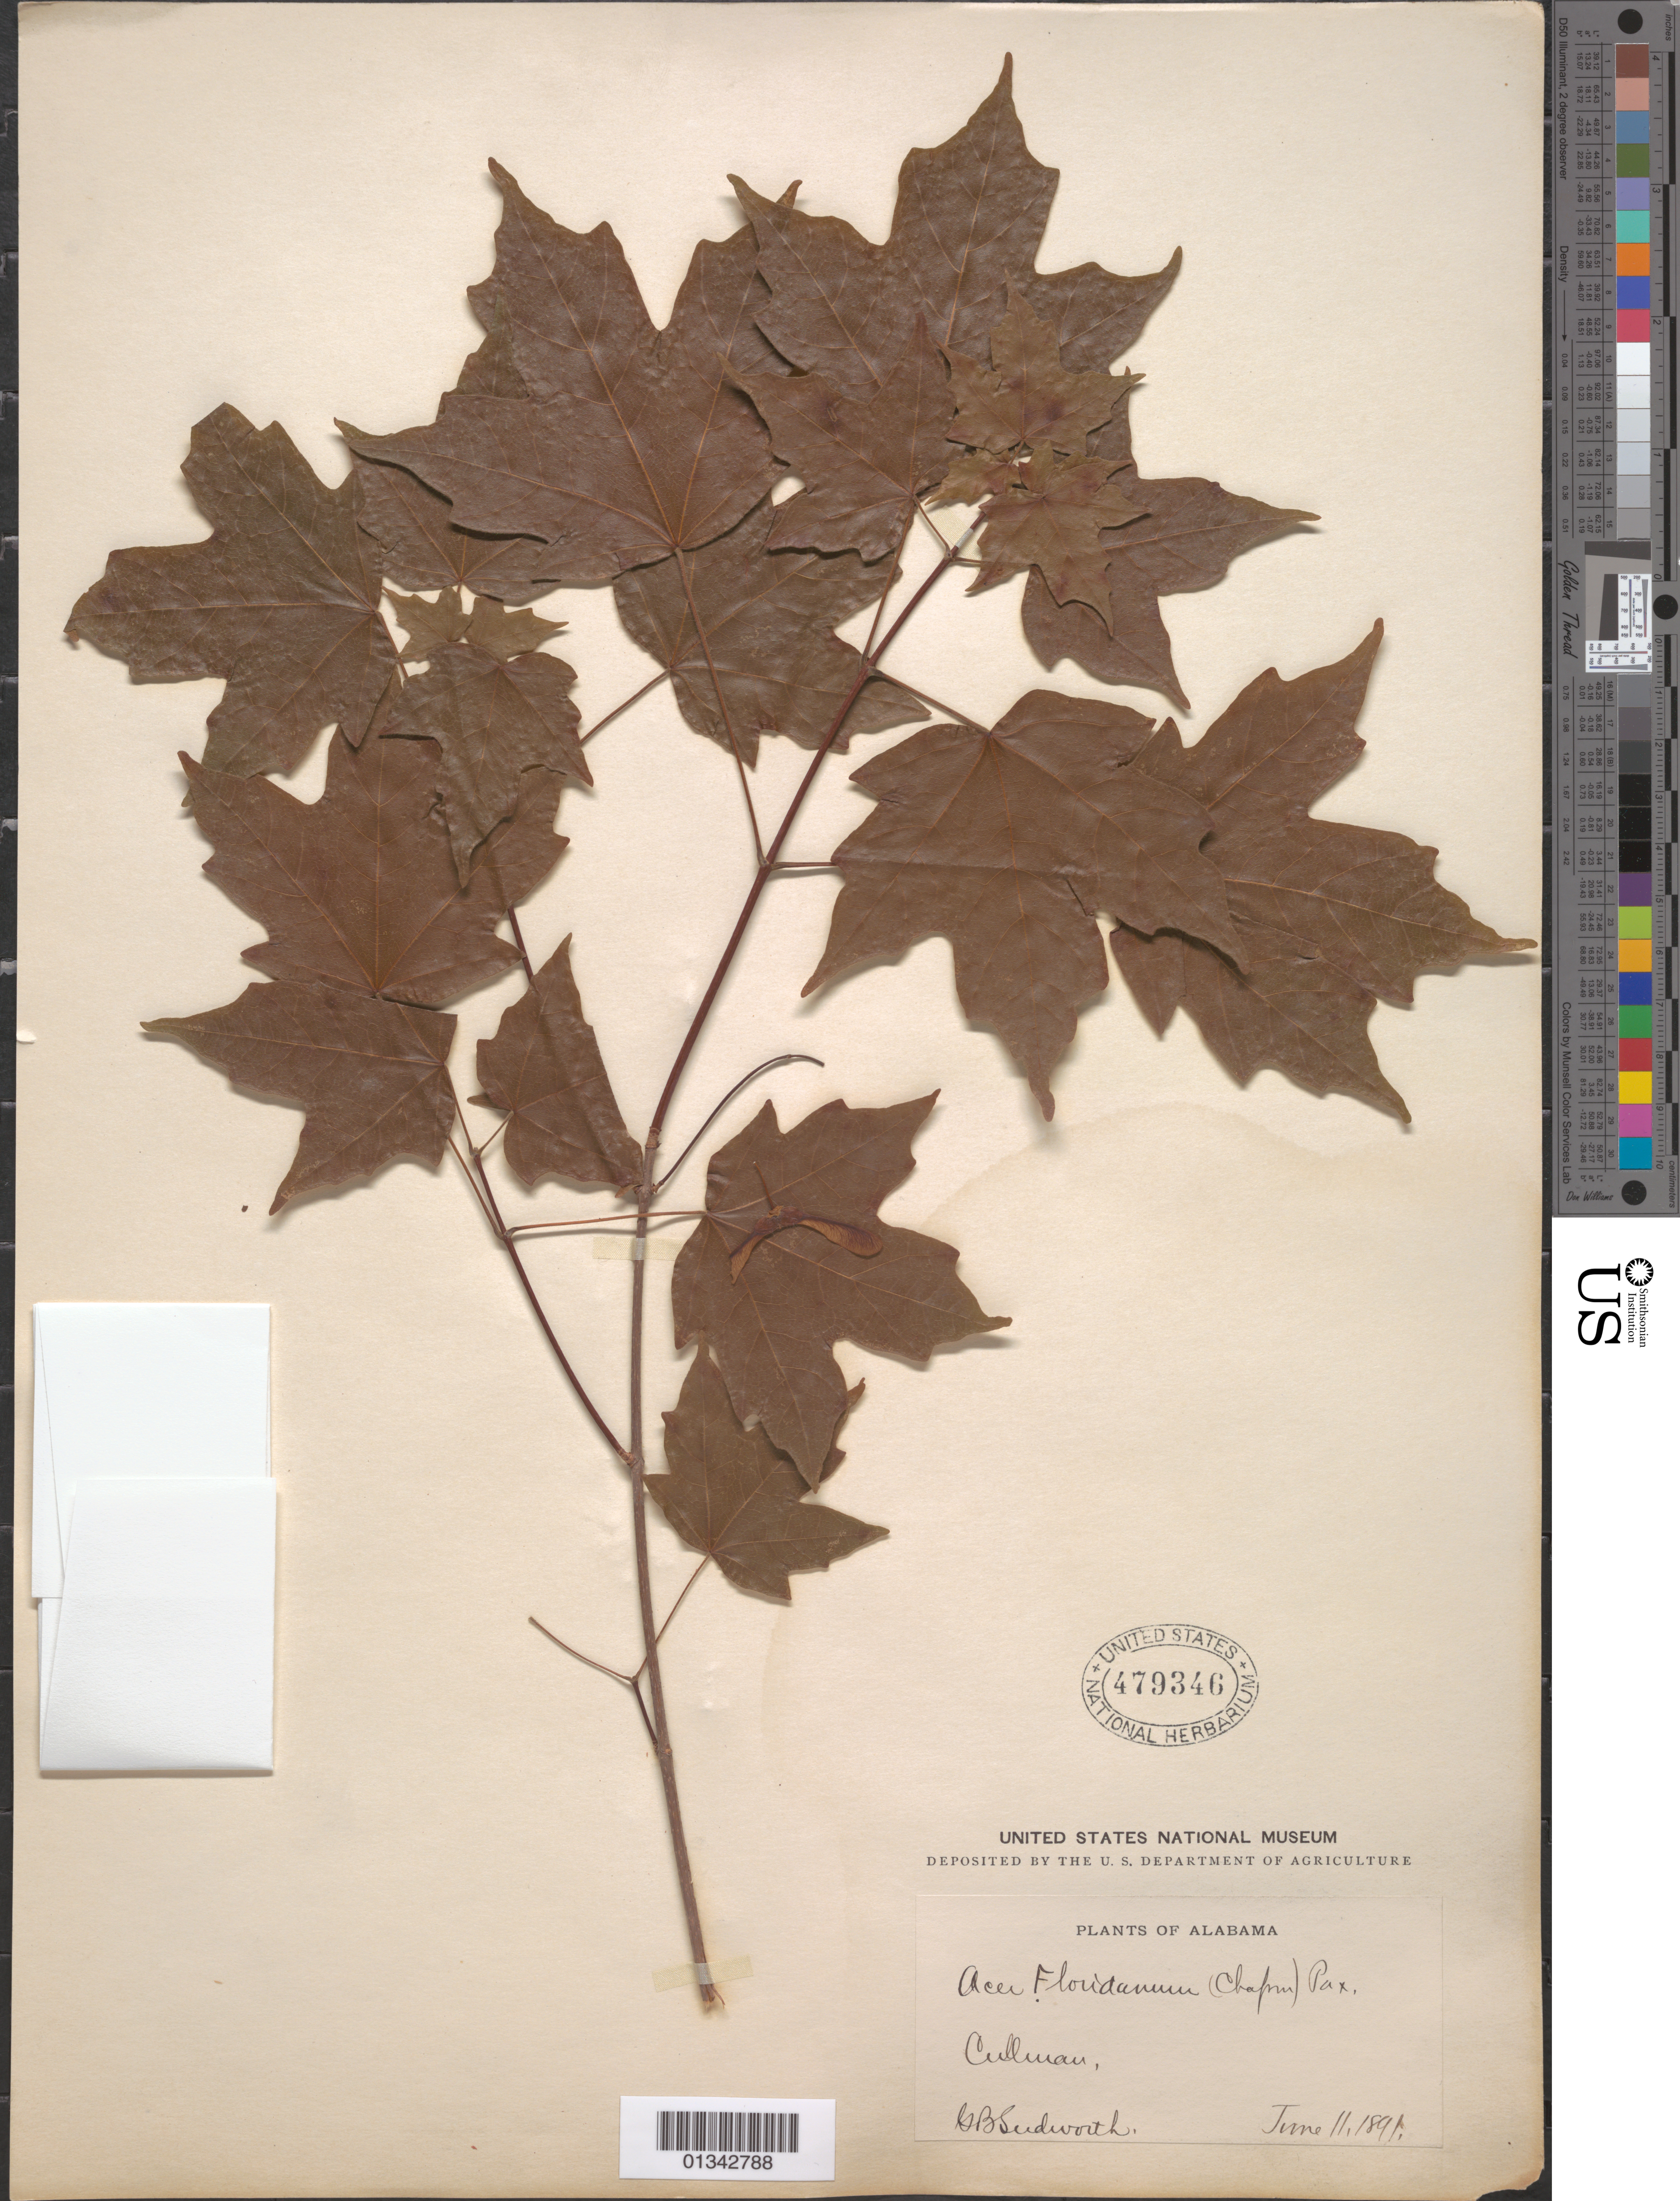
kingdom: Plantae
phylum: Tracheophyta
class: Magnoliopsida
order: Sapindales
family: Sapindaceae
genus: Acer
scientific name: Acer saccharum subsp. floridanum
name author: (Chapm.) Desmarais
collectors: G. B. Sudworth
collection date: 1891-06-11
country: United States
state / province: Alabama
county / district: Cullman County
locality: Cullman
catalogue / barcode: US 479346